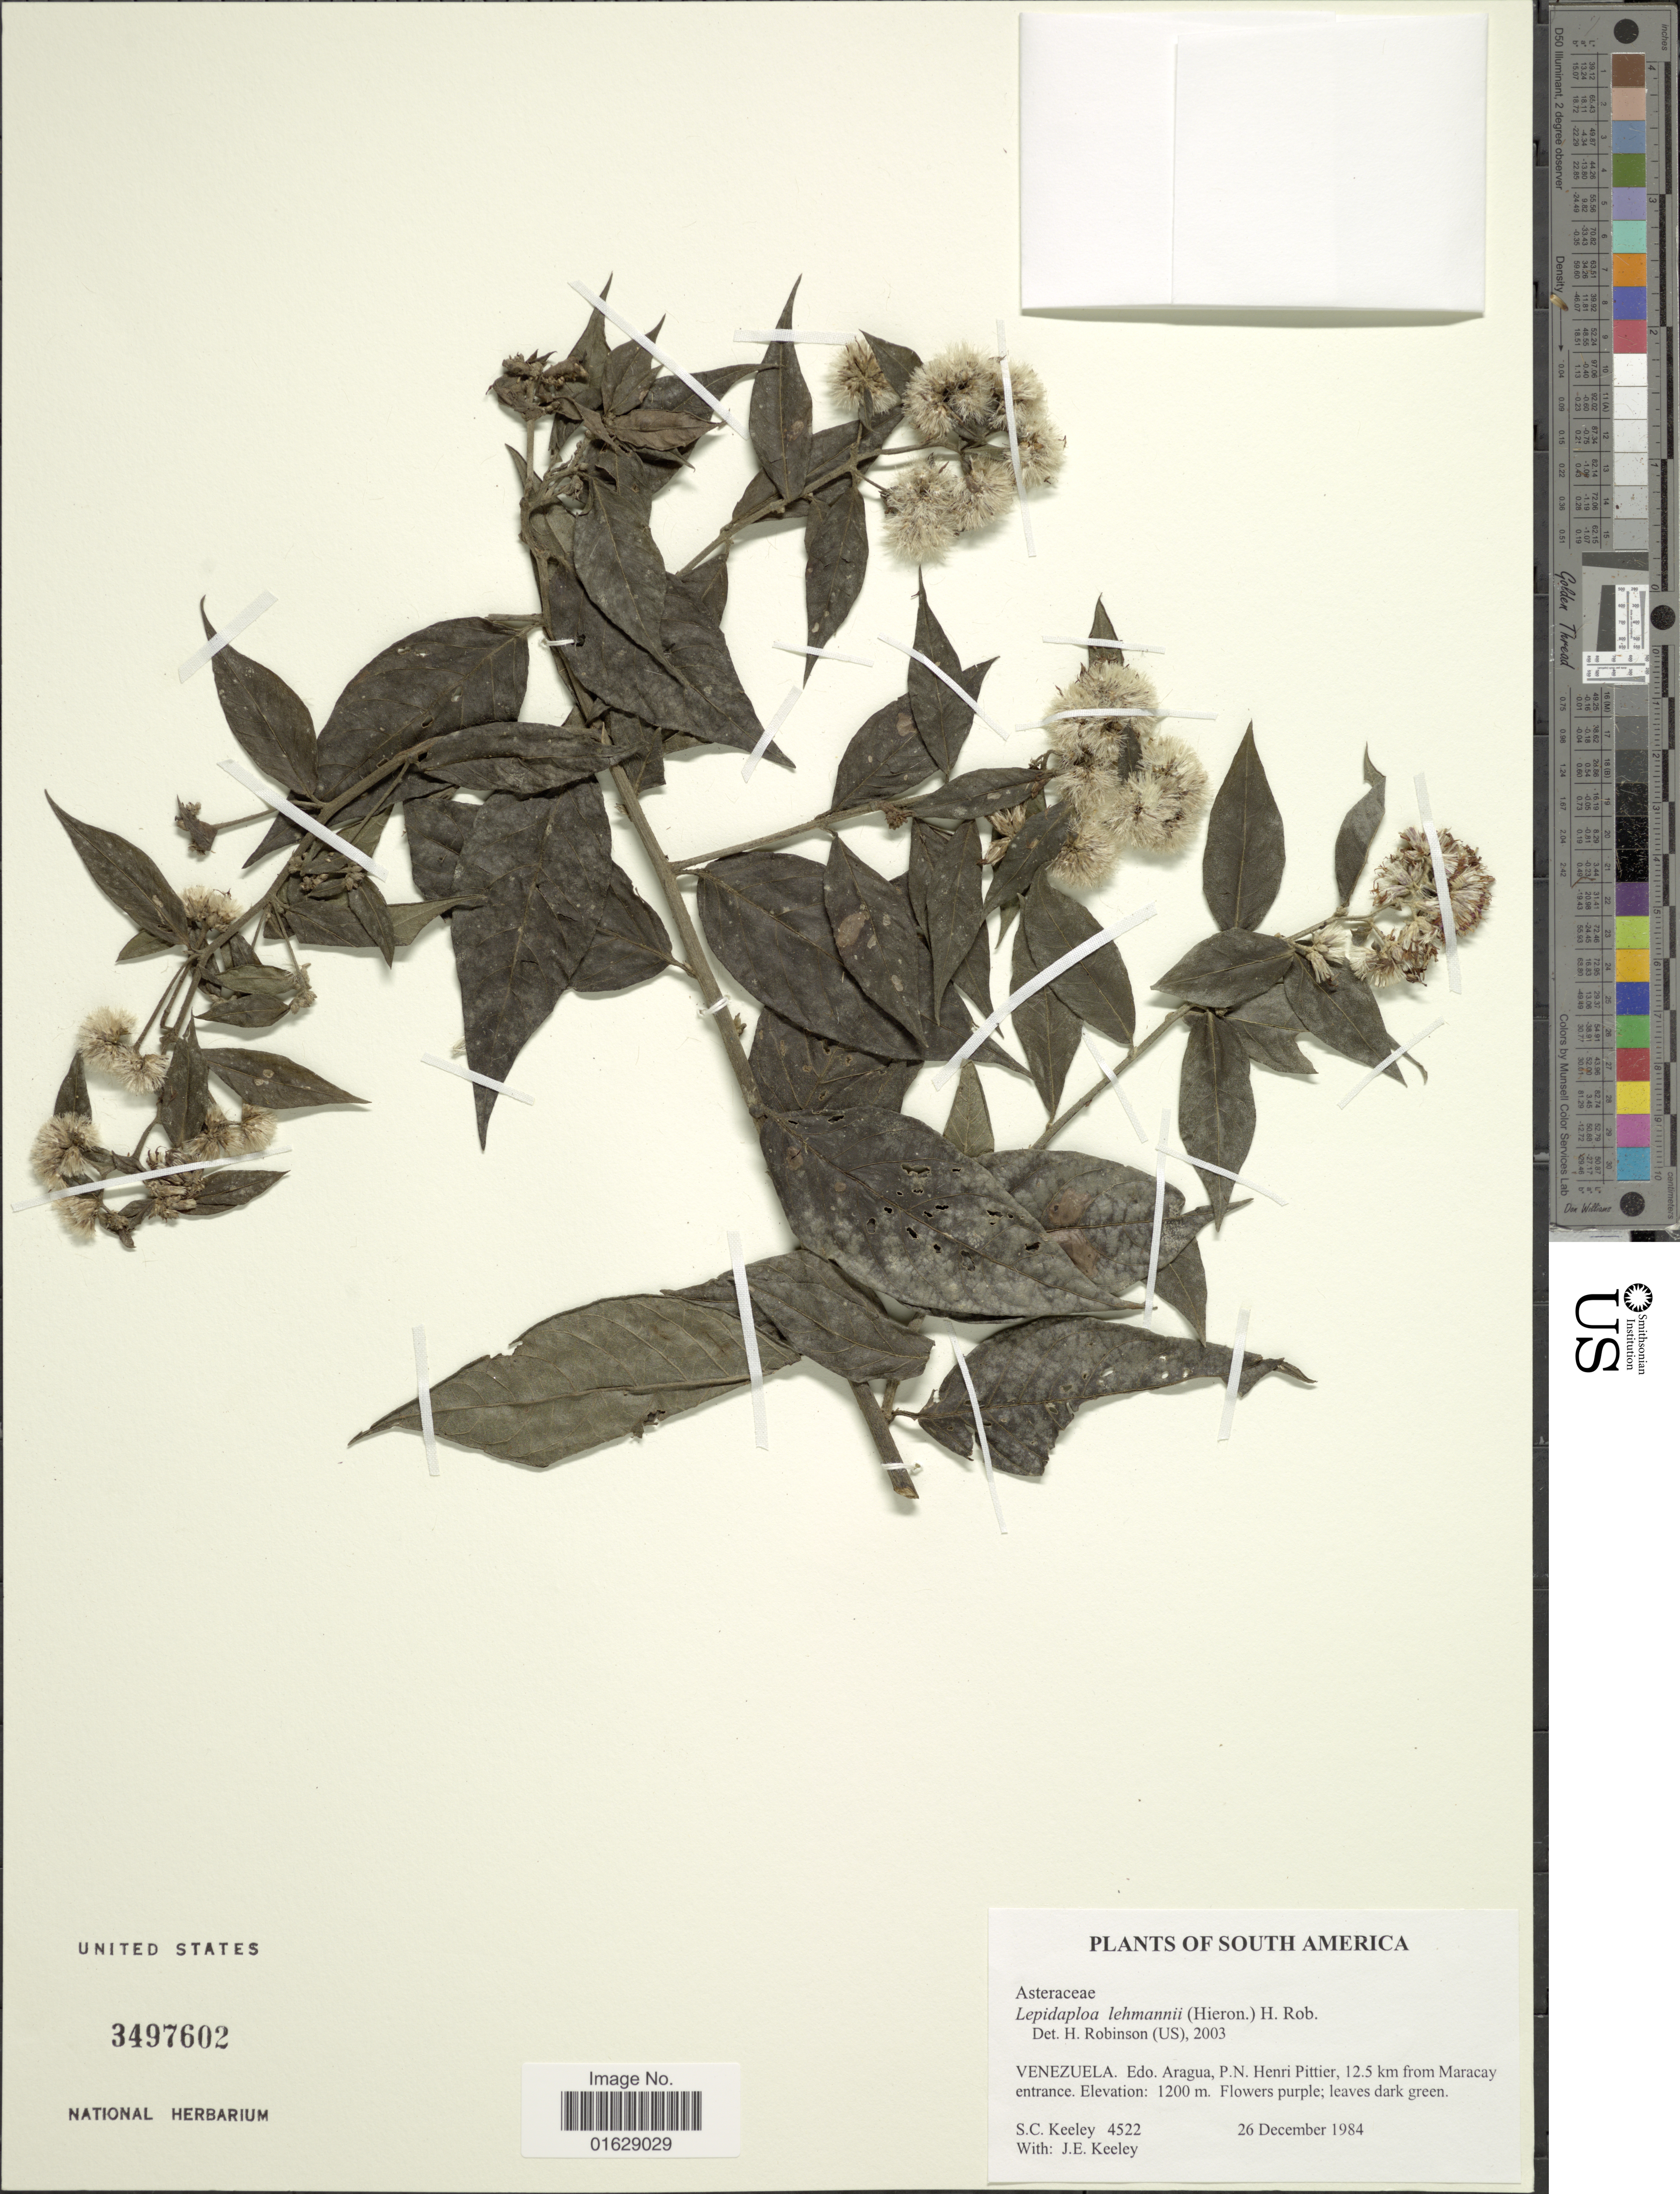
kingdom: Plantae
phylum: Tracheophyta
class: Magnoliopsida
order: Asterales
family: Asteraceae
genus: Lepidaploa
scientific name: Lepidaploa lehmannii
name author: (Hieron.) H. Rob.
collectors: S. C. Keeley & J. E. Keeley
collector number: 4522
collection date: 1984-12-26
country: Venezuela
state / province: Aragua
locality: Edo. Aragua, P.N. Henri Pittier , 12.5 km from Maracay entrance.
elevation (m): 1200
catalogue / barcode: US 3497602